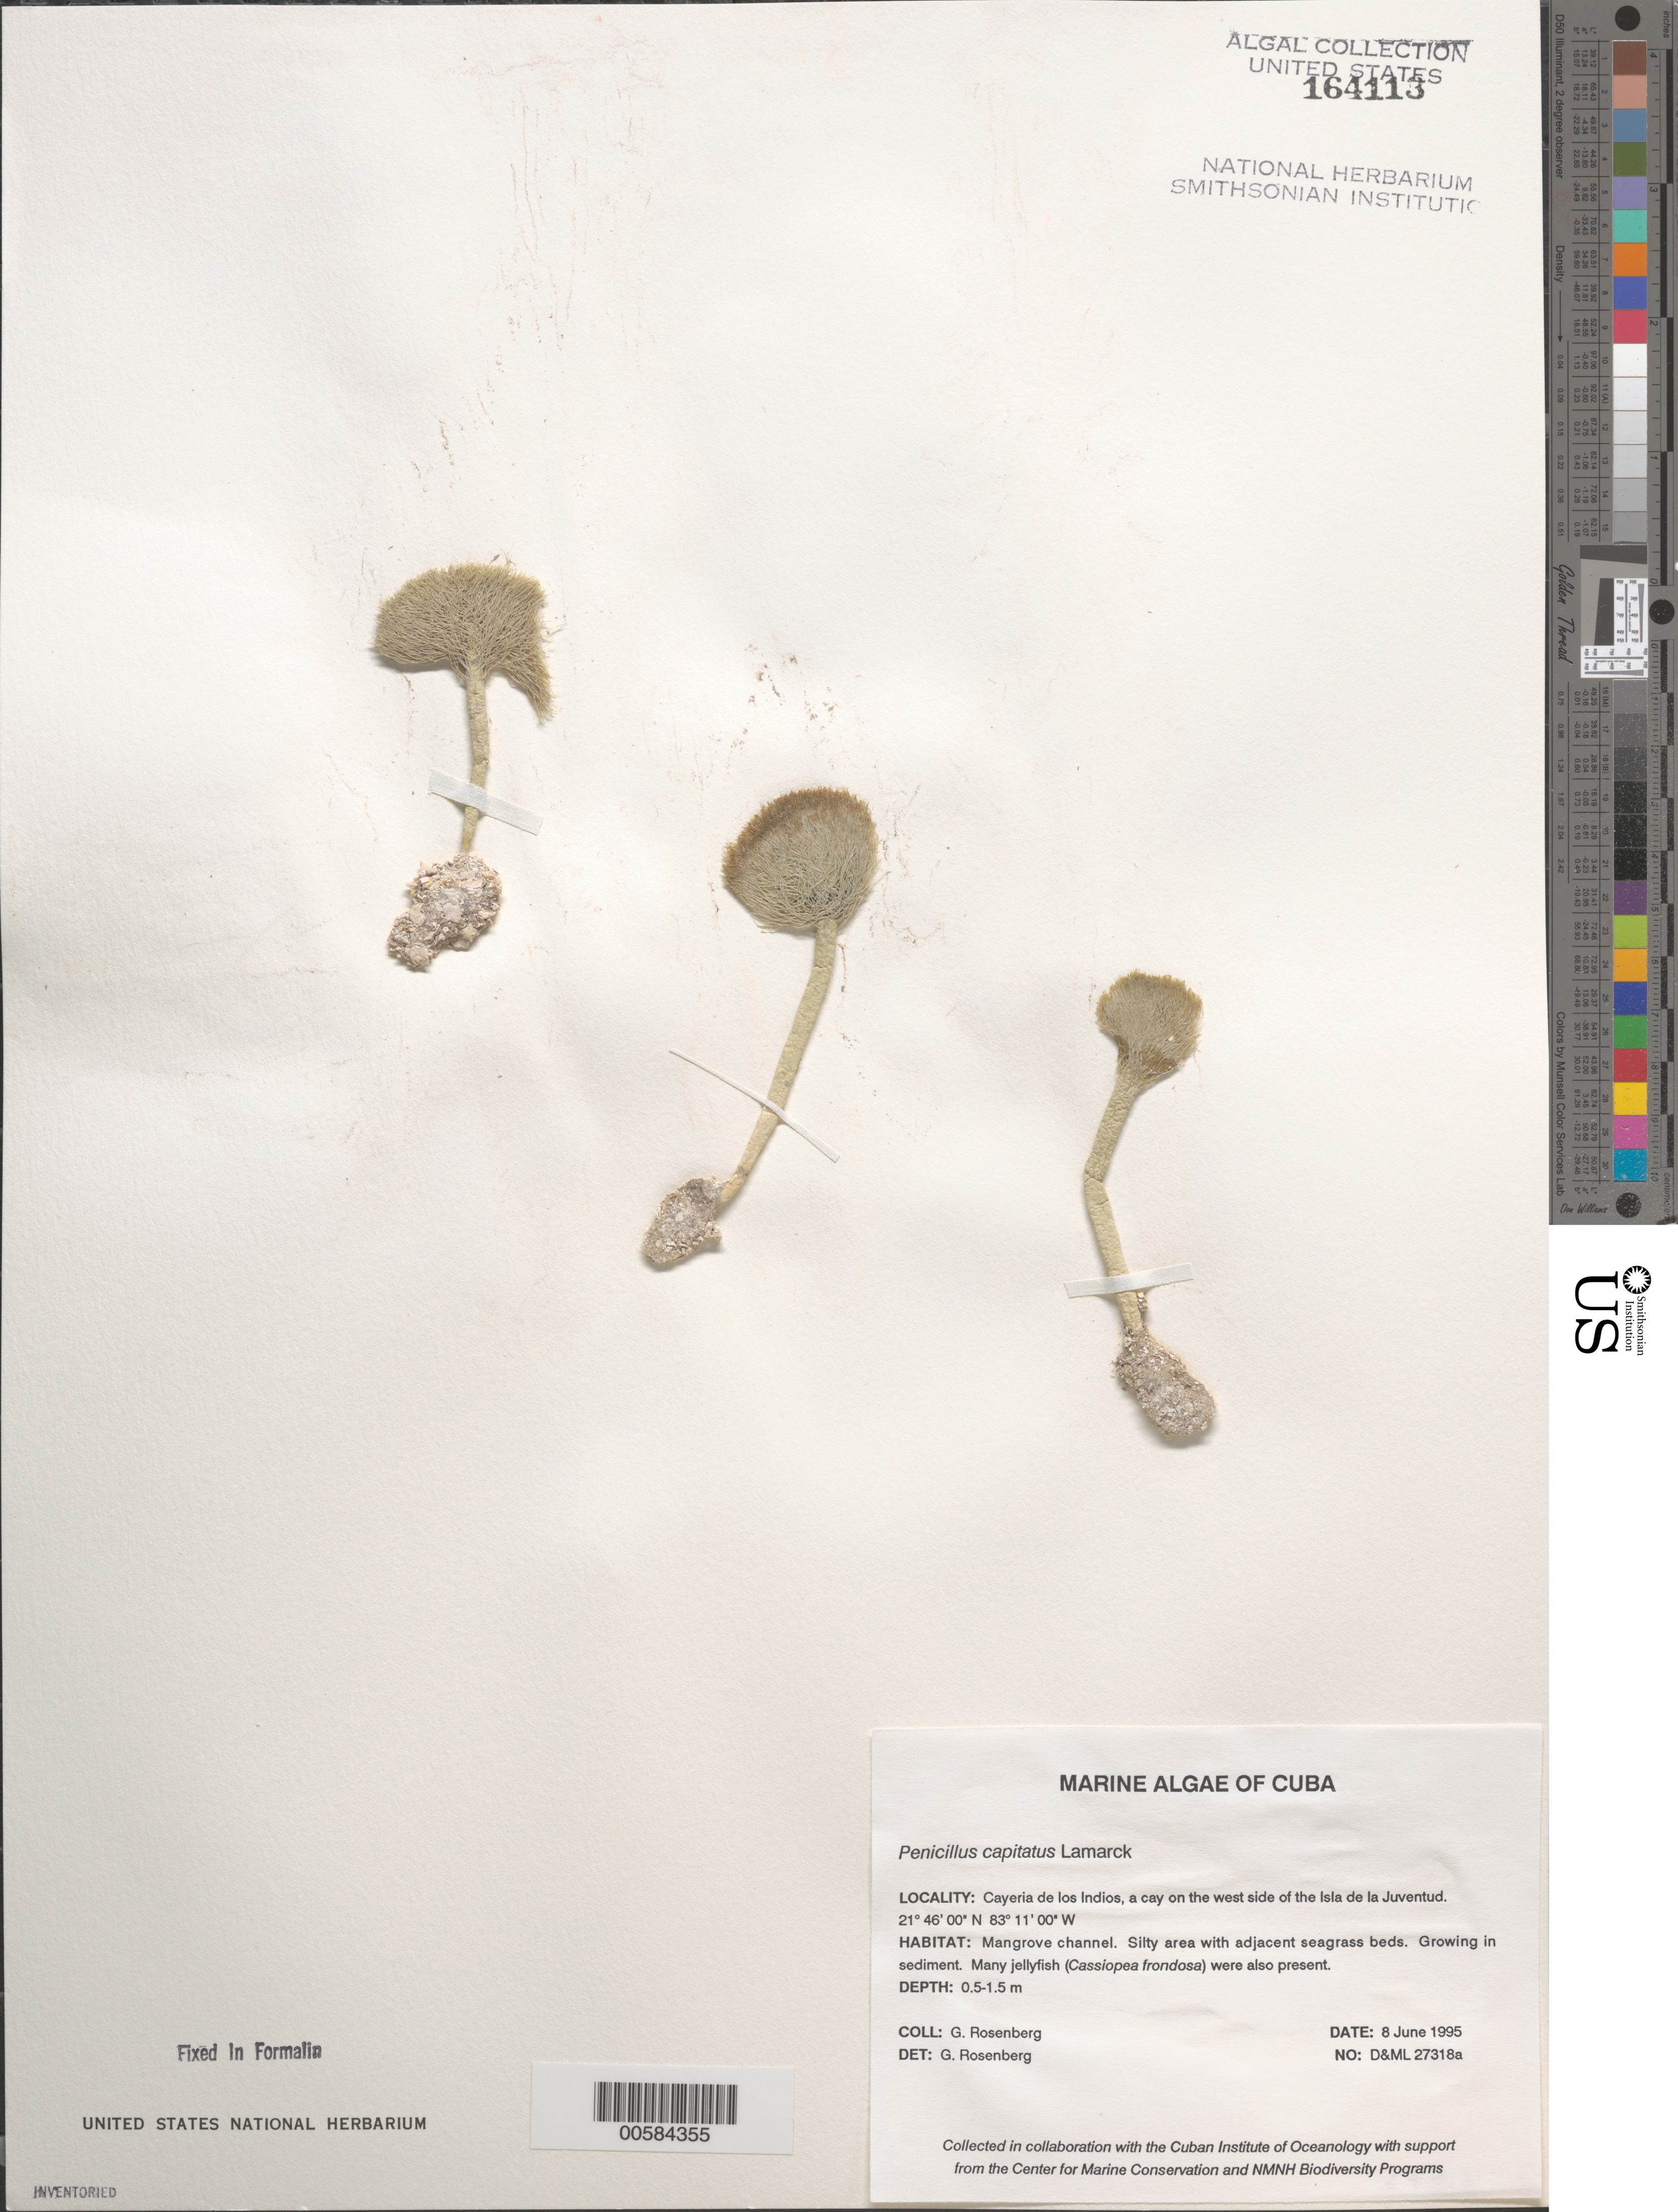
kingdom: Plantae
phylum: Chlorophyta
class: Ulvophyceae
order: Bryopsidales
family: Udoteaceae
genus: Penicillus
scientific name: Penicillus capitatus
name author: Lam.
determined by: Rosenberg, G.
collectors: G. Rosenberg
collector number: D&ML 27318a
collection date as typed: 08 Jun 1995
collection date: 1995-06-08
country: Cuba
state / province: Isla de La Juventud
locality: Cayeria de los indios, isla de la juventud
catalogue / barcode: US 164113